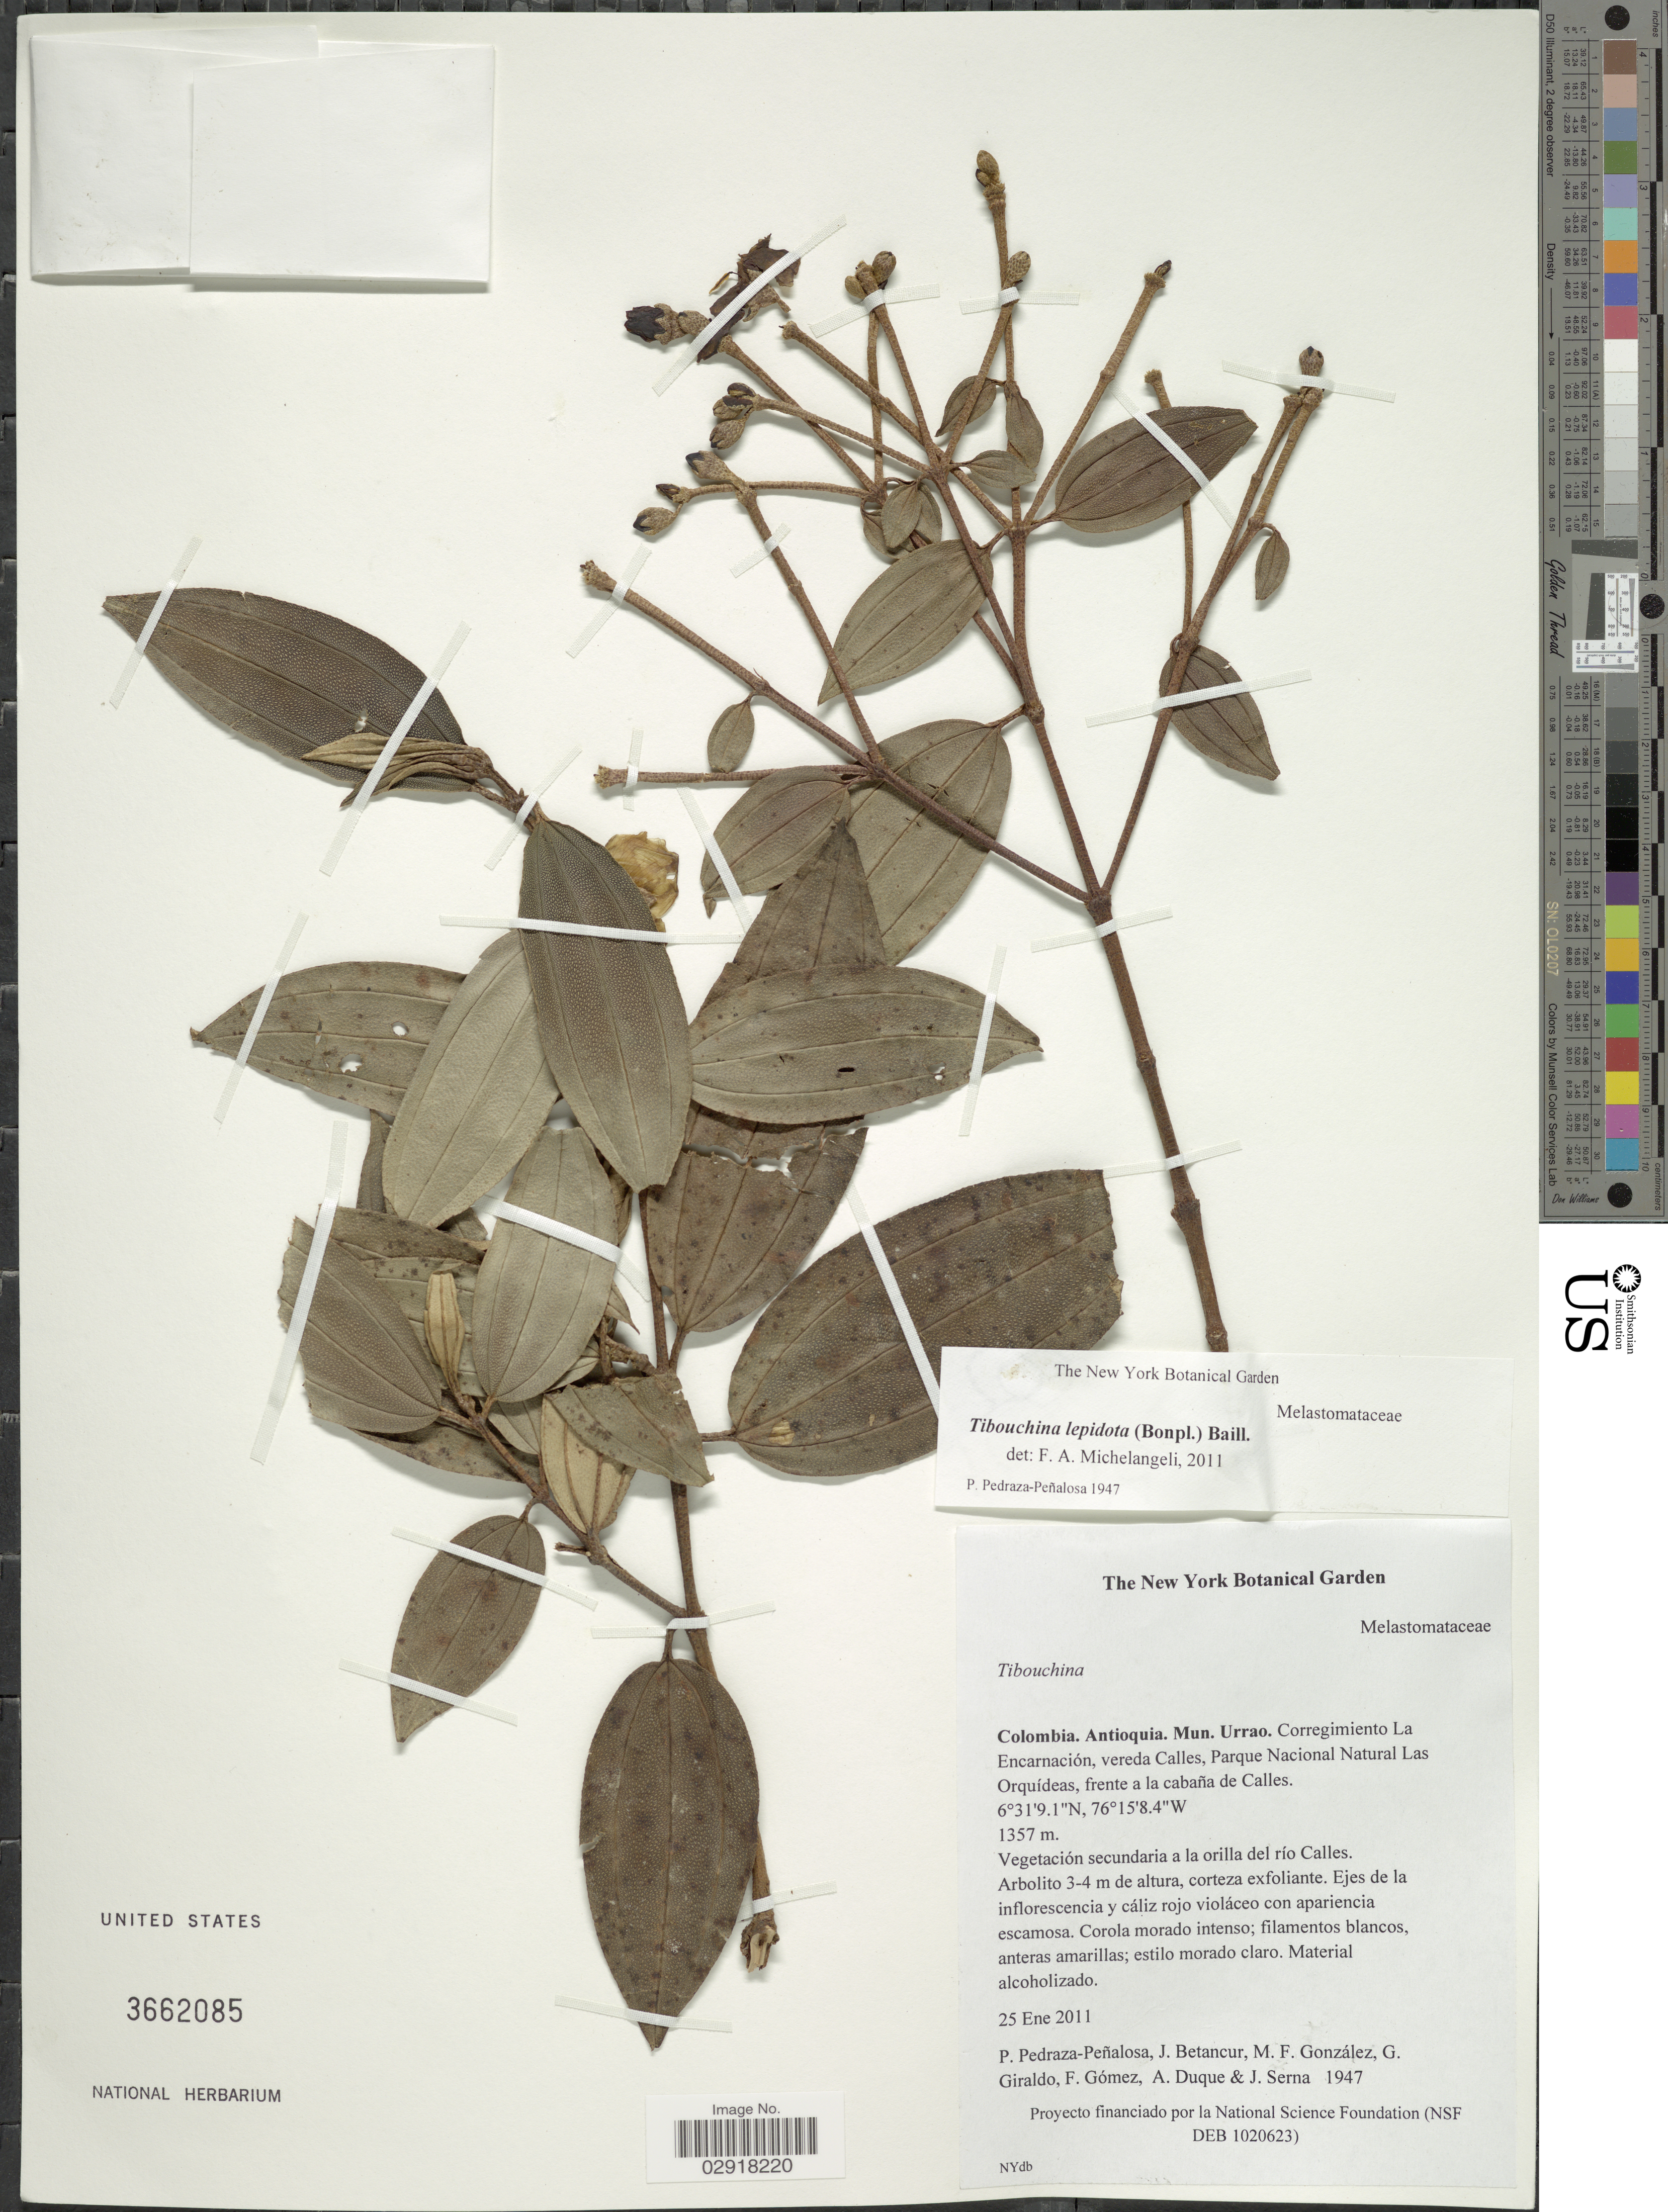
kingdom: Plantae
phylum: Tracheophyta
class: Magnoliopsida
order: Myrtales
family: Melastomataceae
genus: Andesanthus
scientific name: Andesanthus lepidotus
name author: (Humb. & Bonpl.) P.J.F. Guim. & Michelang.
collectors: P. Pedraza-Peñalosa, J. Betancur, M. Gonzalez, G. Giraldo & et al.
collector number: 1947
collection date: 2011-01-25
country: Colombia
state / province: Antioquia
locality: Mun. Urrao. Corregimiento La Encarnación, vereda Calles, Parque Nacional Natural Las Orquídeas, frente a la cabaña de Calles. A la orilla del río Calles.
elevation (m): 1357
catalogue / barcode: US 3662085